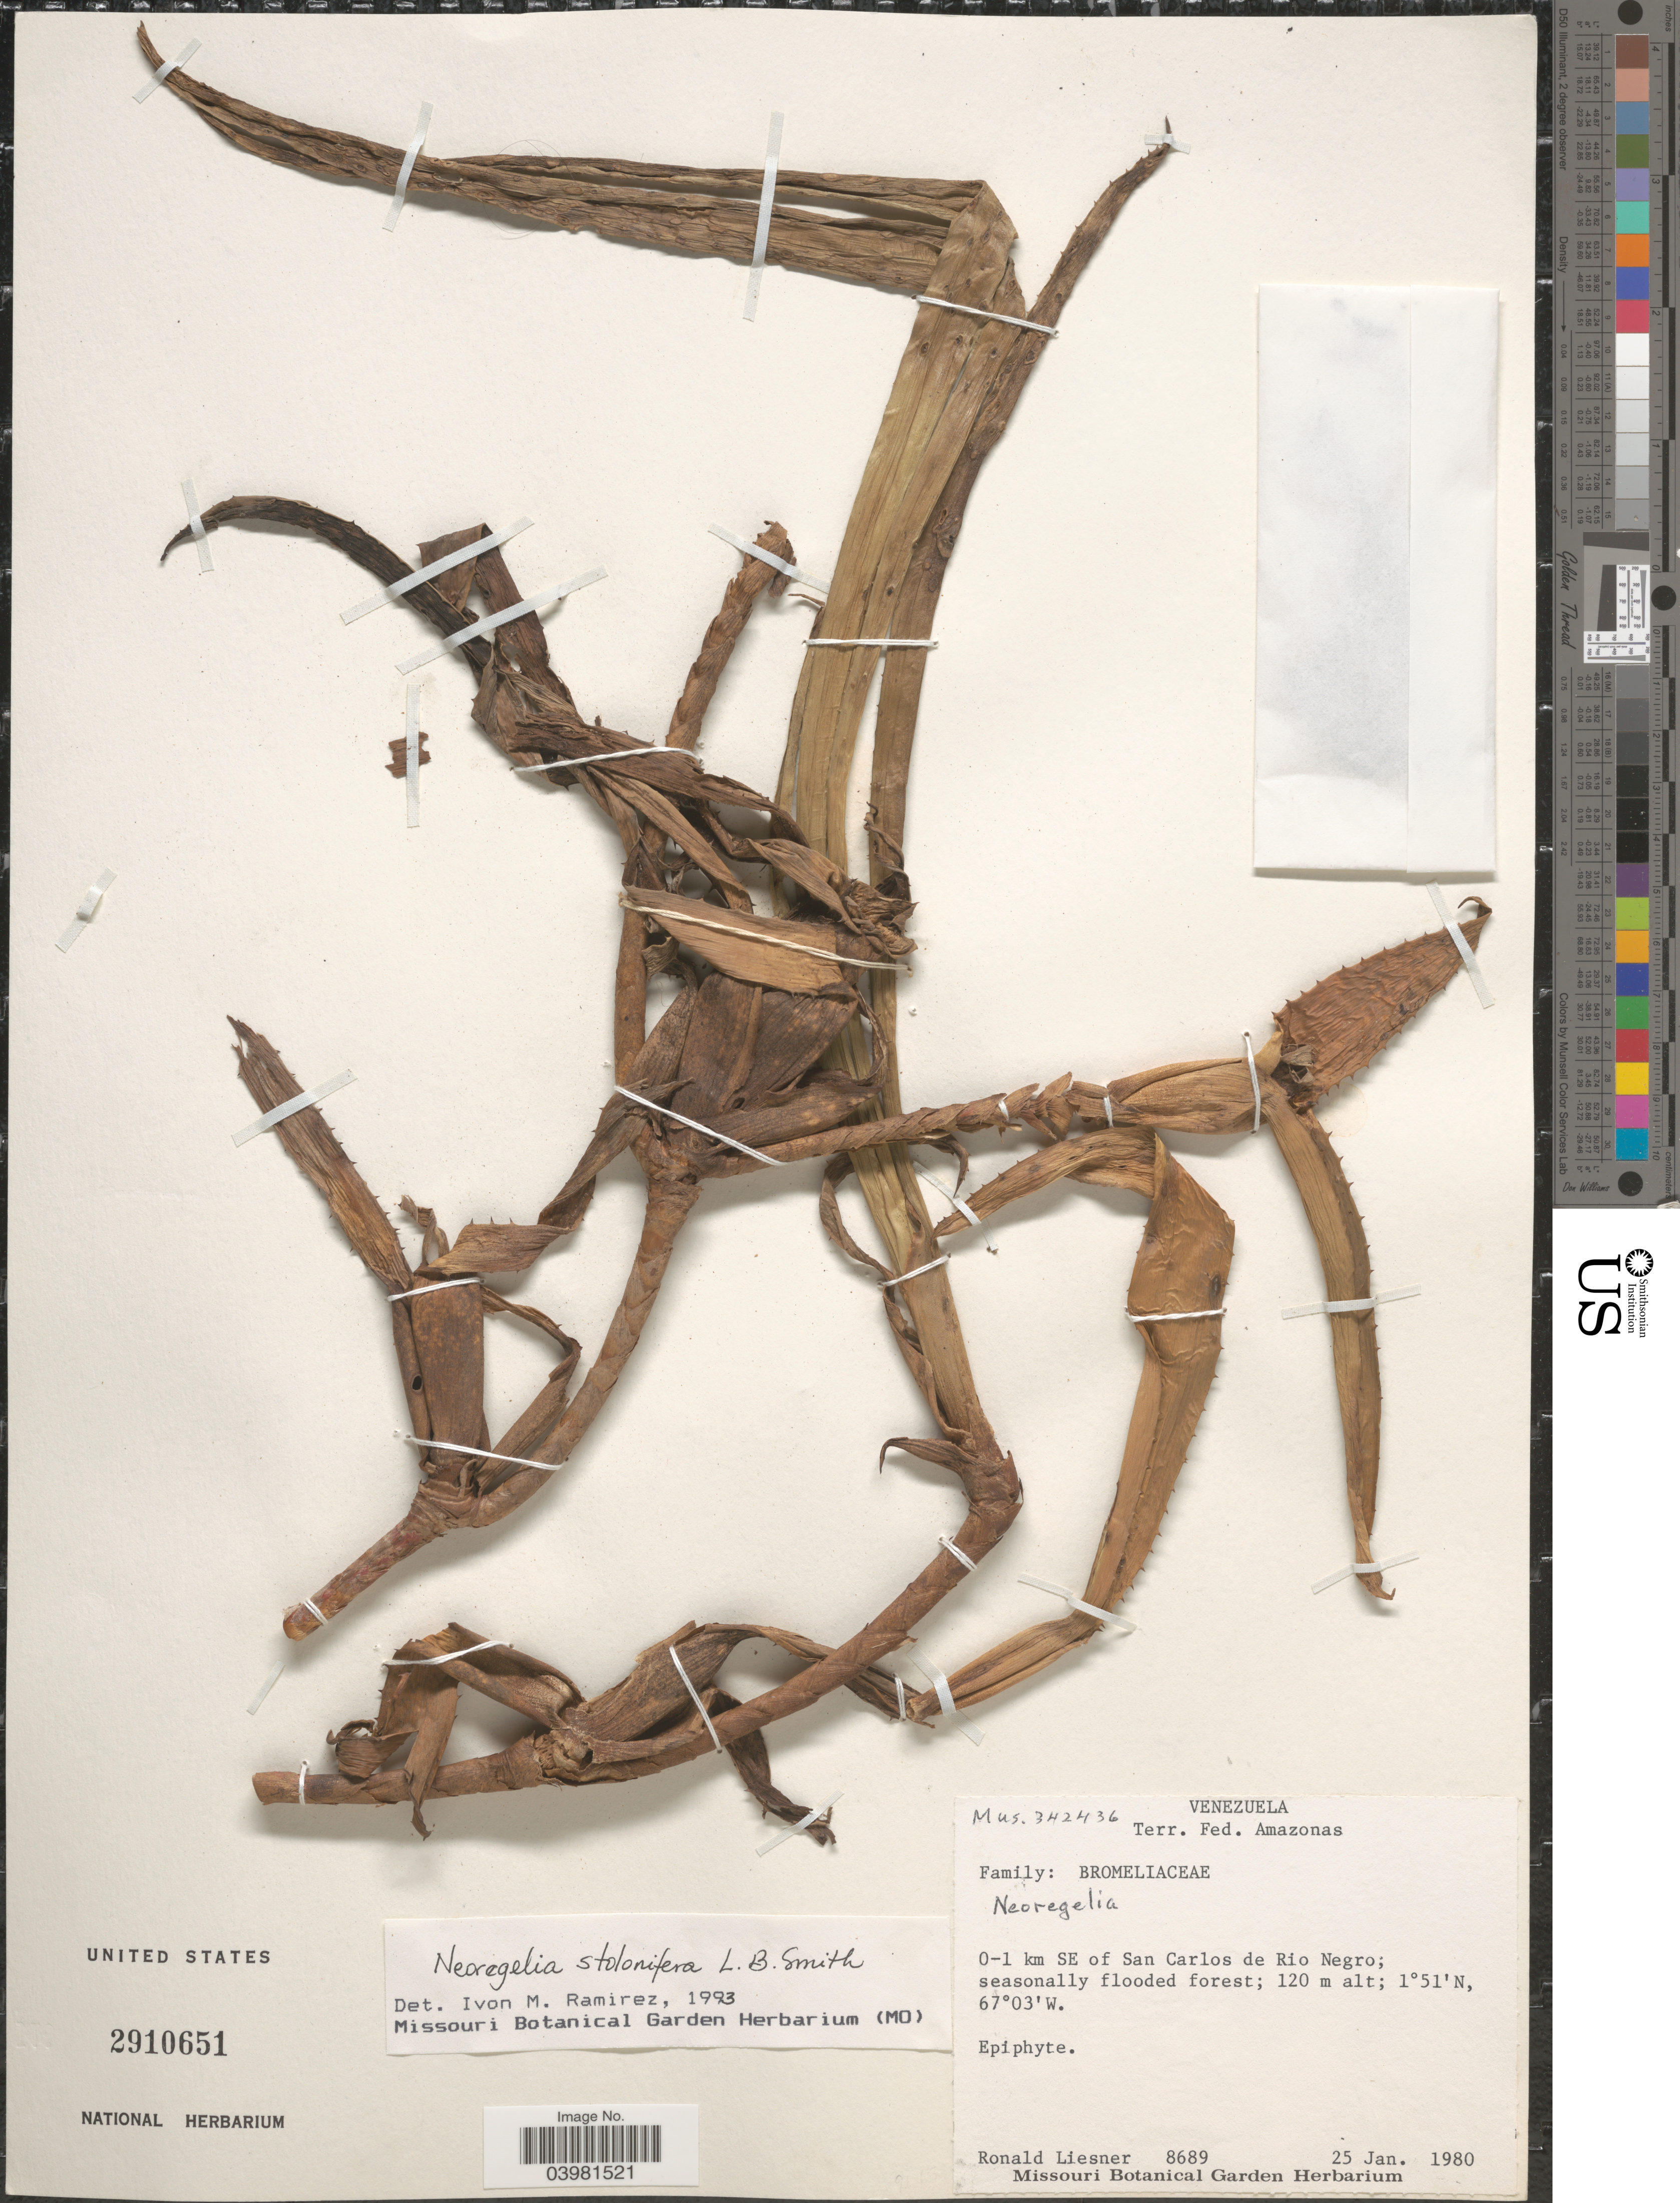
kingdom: Plantae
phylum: Tracheophyta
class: Liliopsida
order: Poales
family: Bromeliaceae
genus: Neoregelia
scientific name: Neoregelia stolonifera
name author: L.B. Sm.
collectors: R. L. Liesner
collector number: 8689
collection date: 1980-01-25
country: Venezuela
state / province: Amazonas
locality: Terr. Fed. Amazonas. 0-1 km SE of San Carlos de Rio Negro.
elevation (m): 120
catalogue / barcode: US 2910651